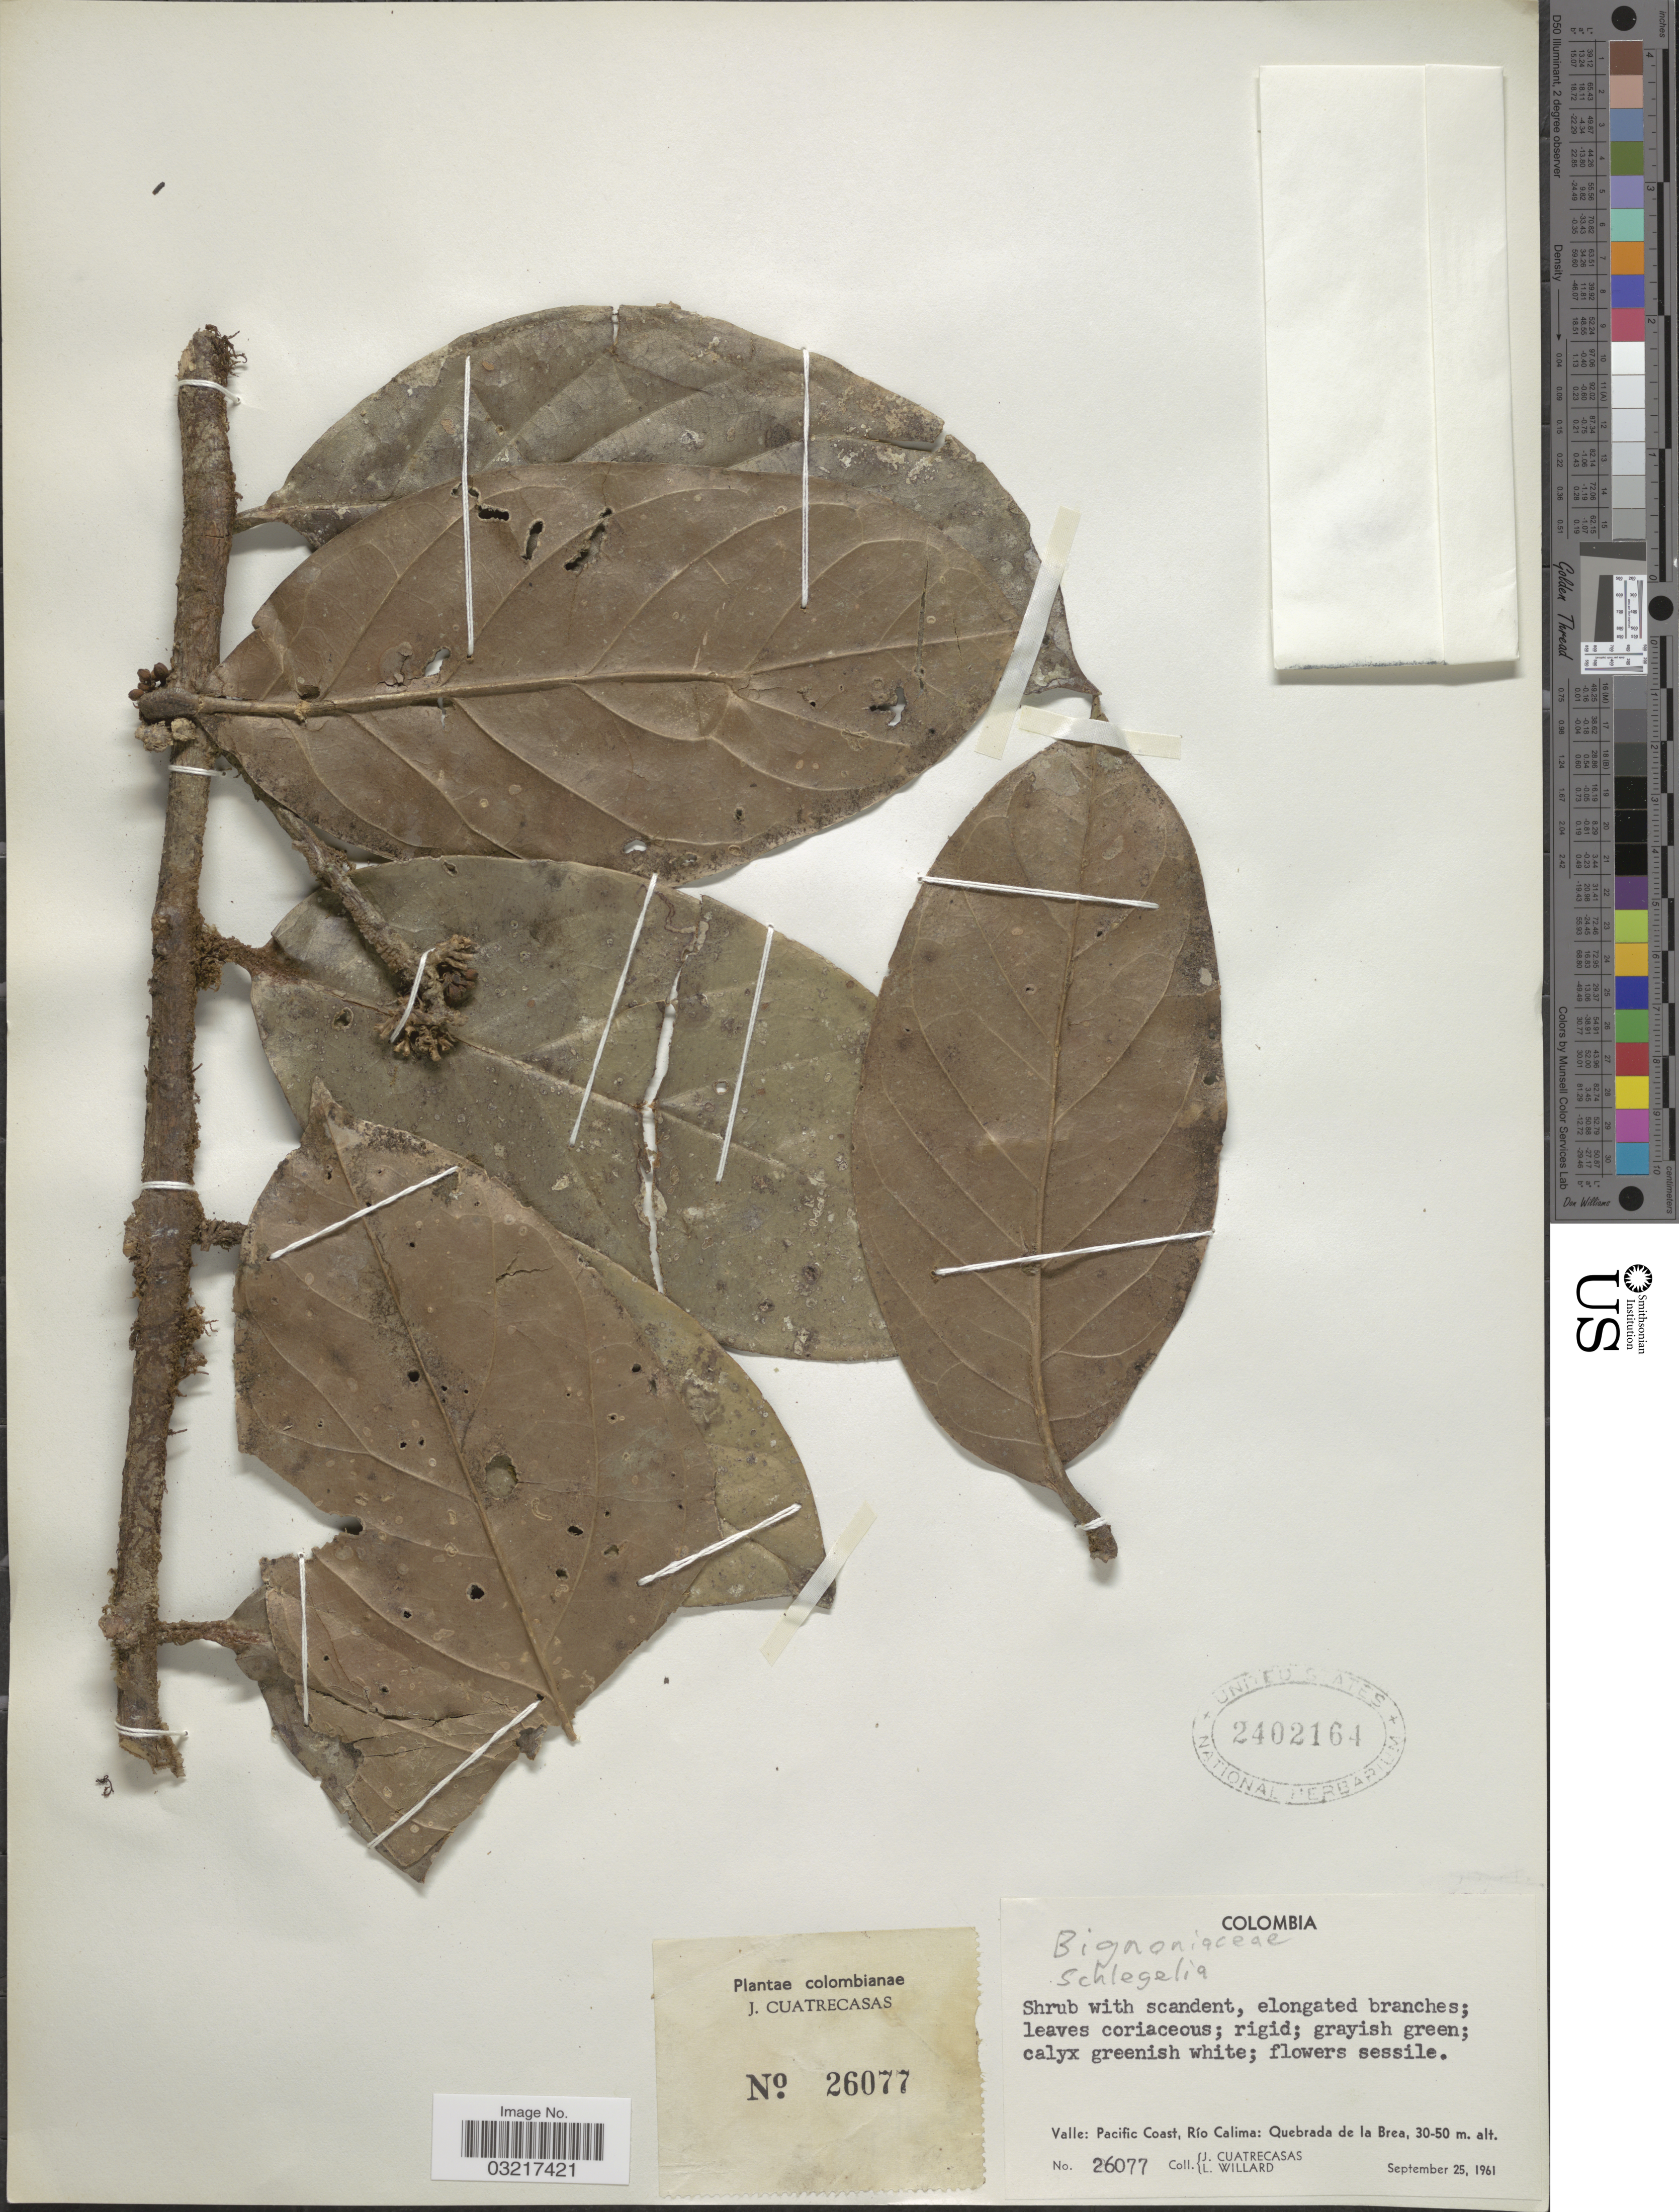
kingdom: Plantae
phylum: Tracheophyta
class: Magnoliopsida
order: Lamiales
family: Schlegeliaceae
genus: Schlegelia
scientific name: Schlegelia sp.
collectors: J. Cuatrecasas & L. Willard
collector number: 26077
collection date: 1961-09-25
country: Colombia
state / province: Valle del Cauca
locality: Valle. Pacific Coast, Río Calima: Quebrada de la Brea.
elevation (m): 30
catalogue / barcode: US 2402164